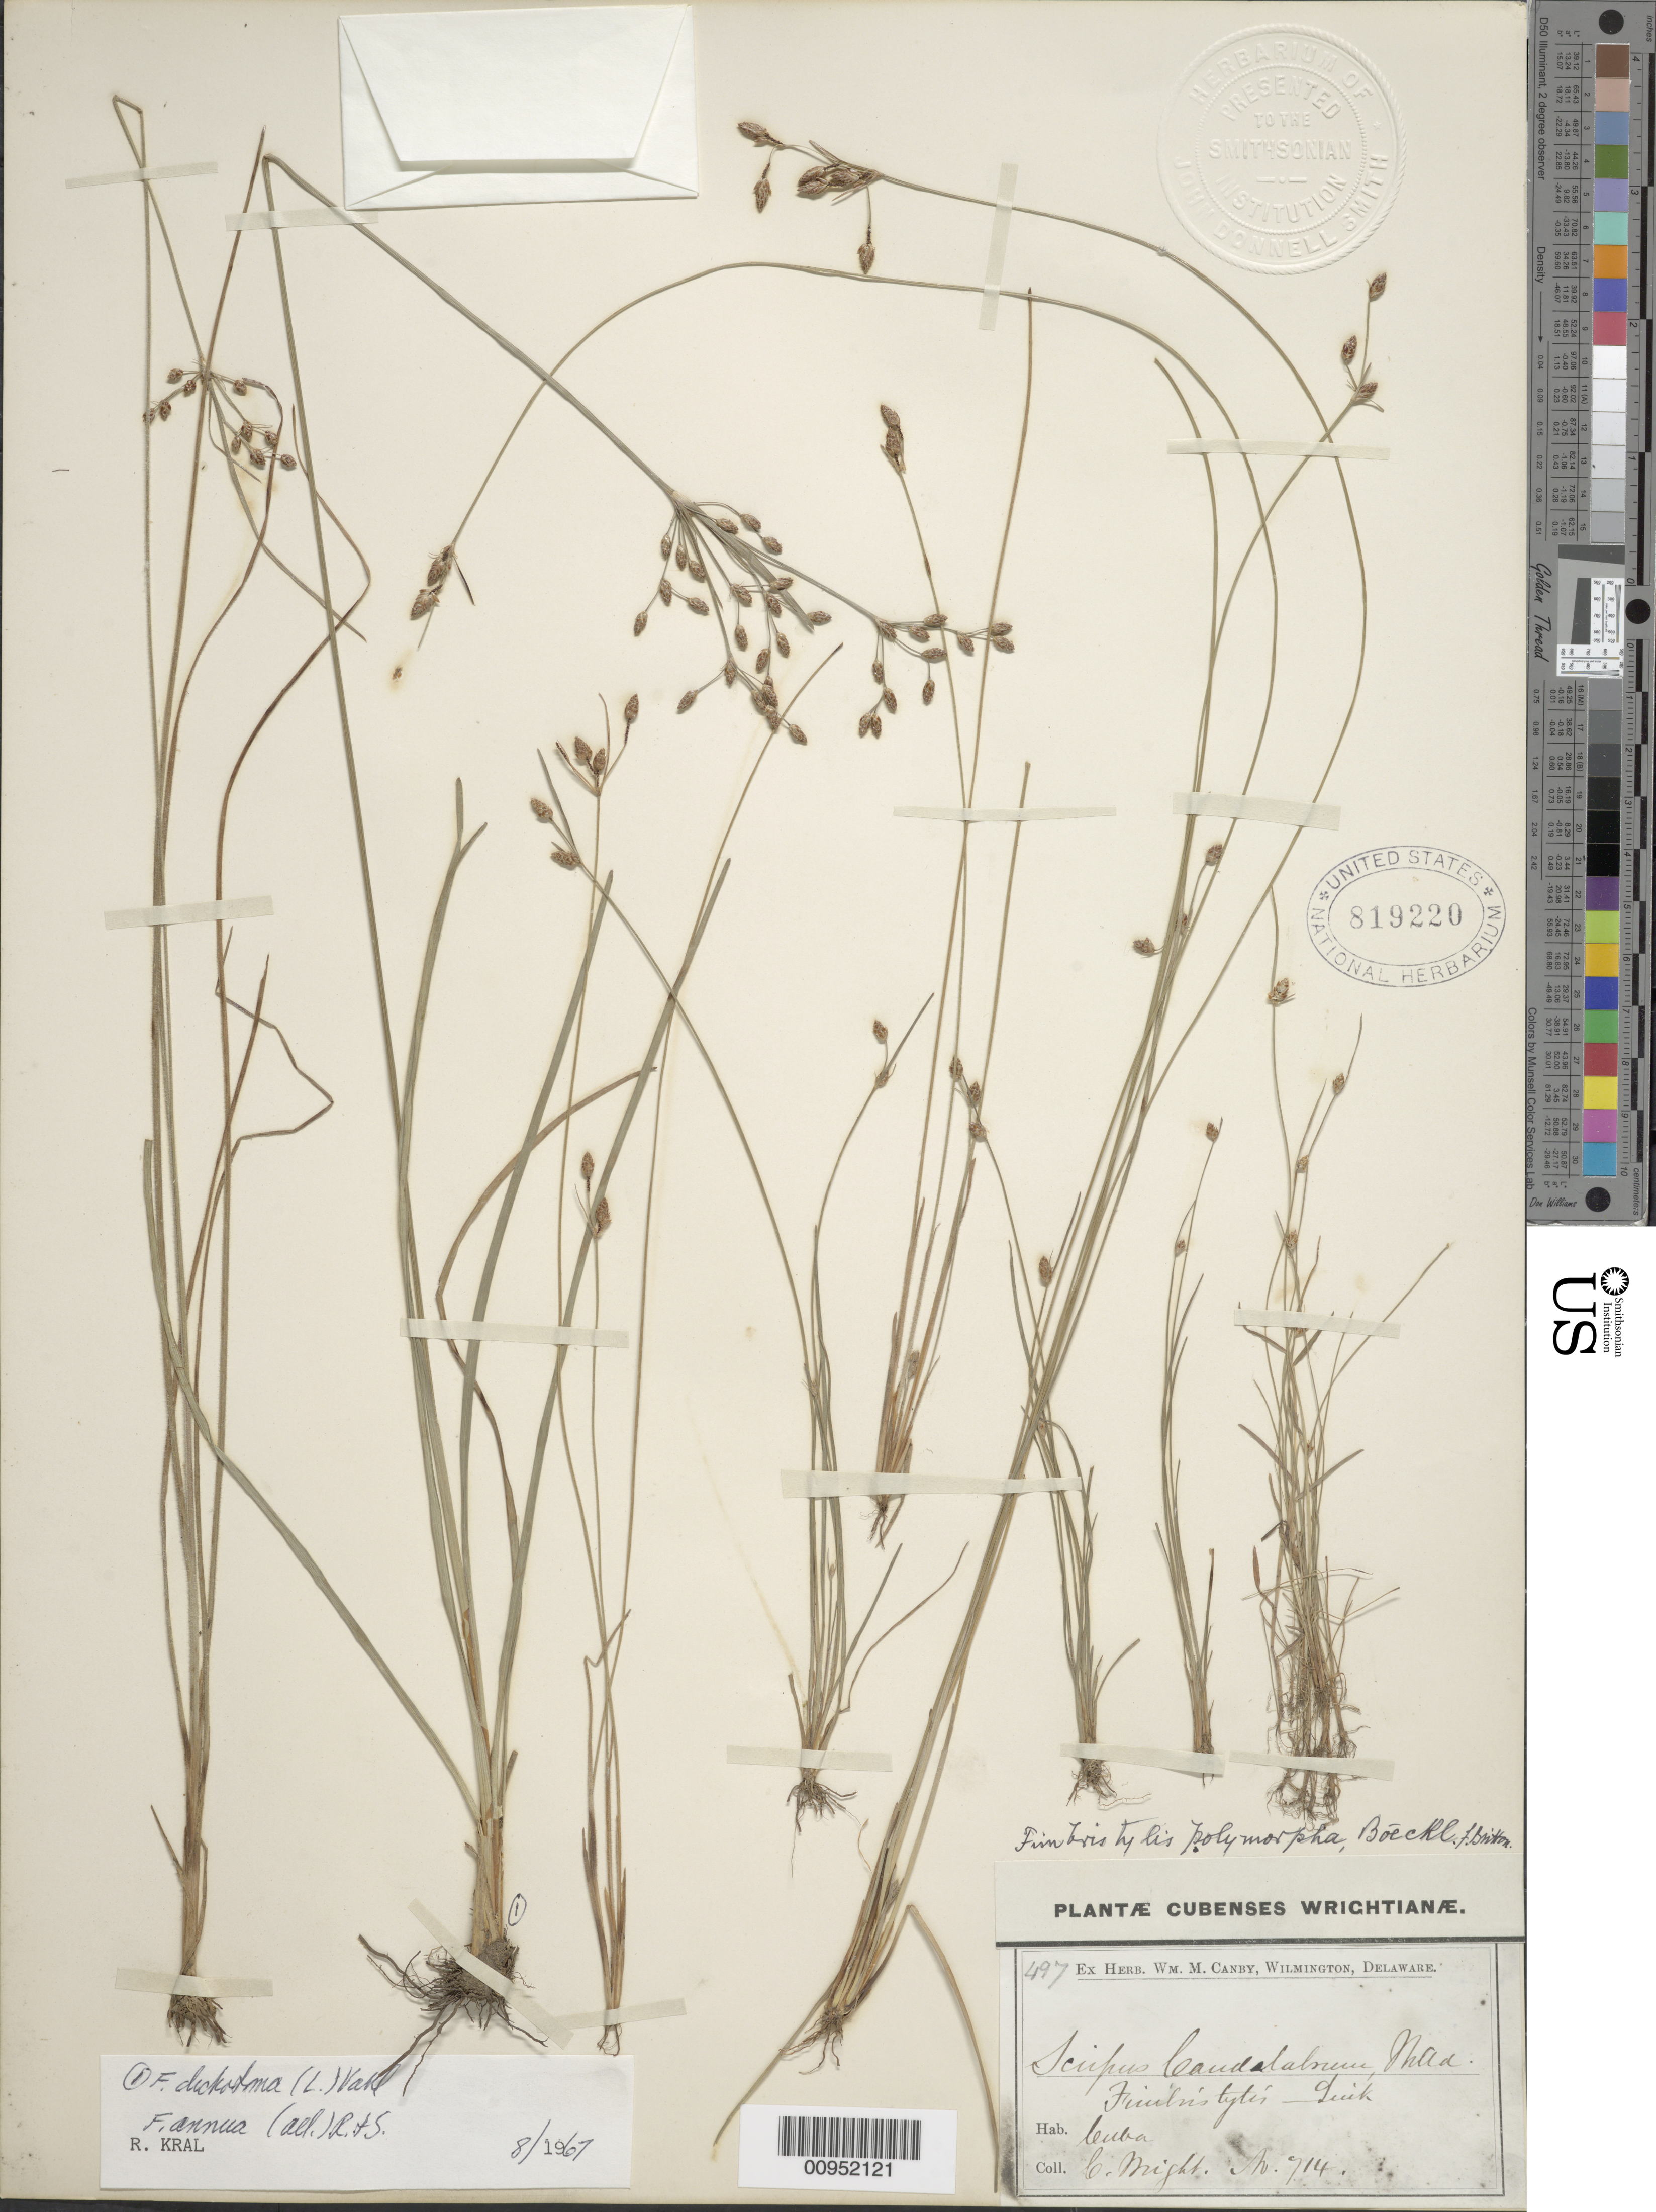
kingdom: Plantae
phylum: Tracheophyta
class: Liliopsida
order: Poales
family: Cyperaceae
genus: Fimbristylis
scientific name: Fimbristylis dichotoma subsp. dichotoma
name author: (L.) Vahl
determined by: Kral, Robert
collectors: C. Wright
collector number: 714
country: Cuba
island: Cuba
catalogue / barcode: US 819220